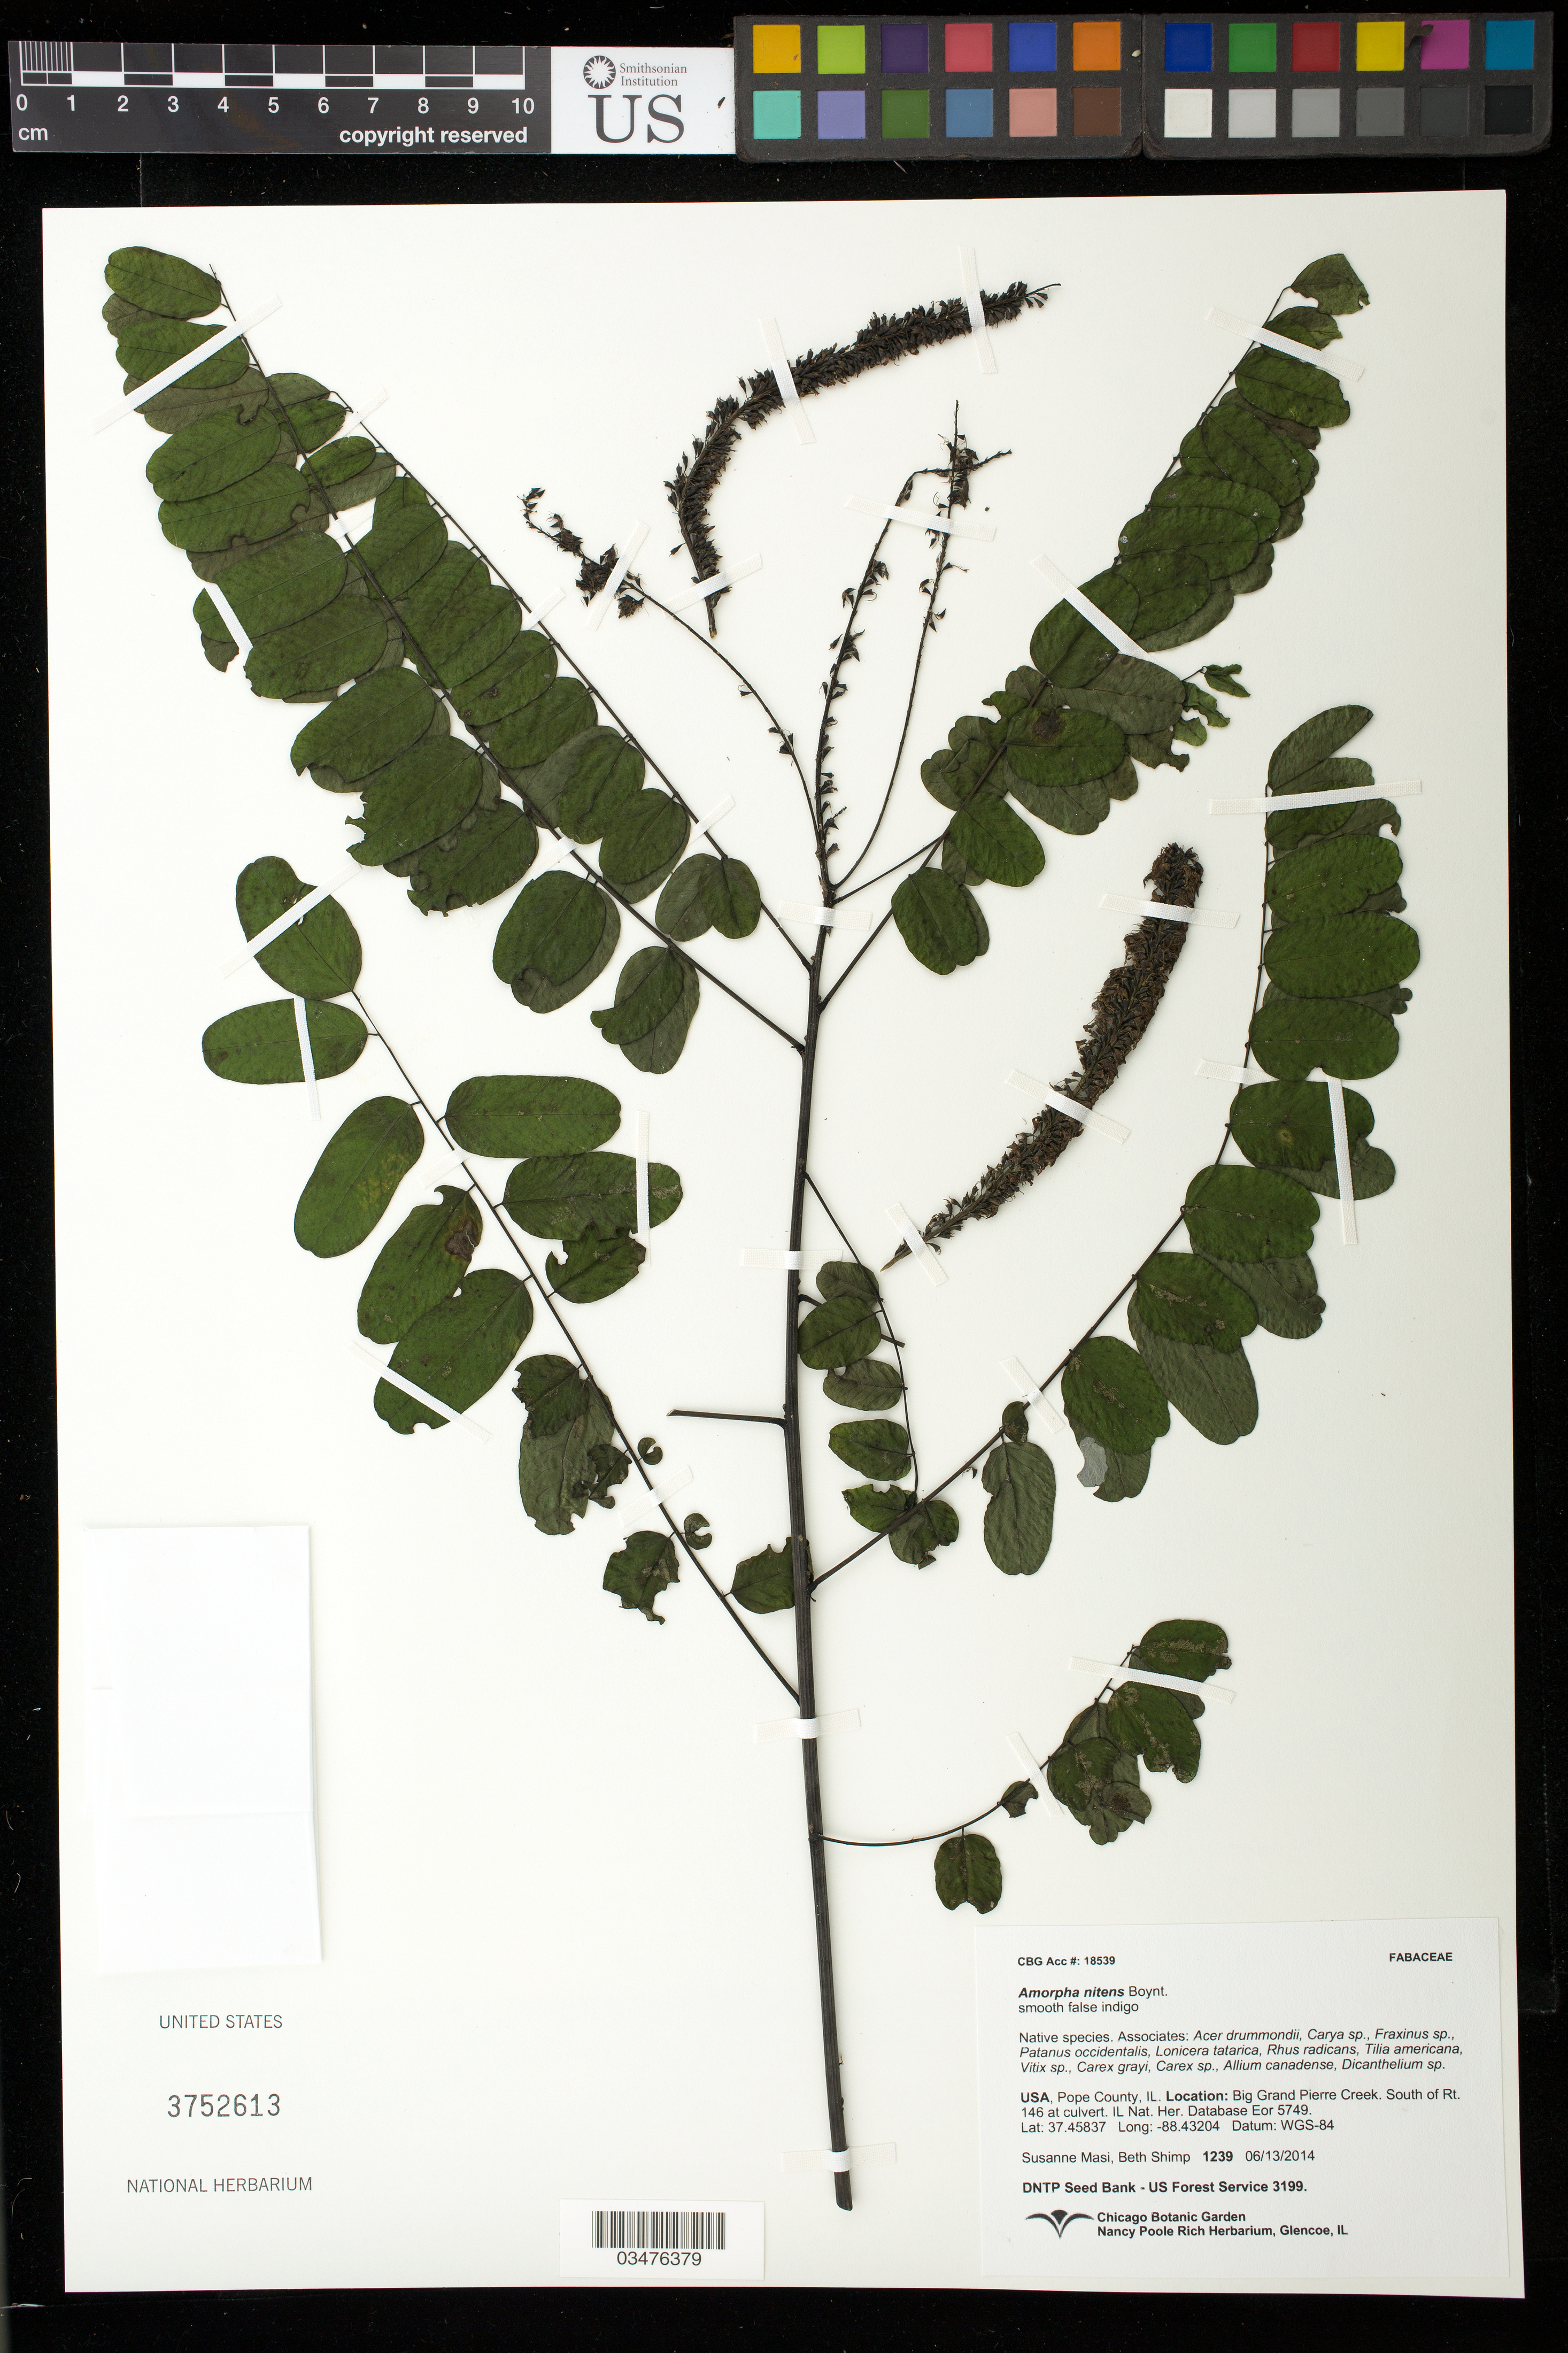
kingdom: Plantae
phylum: Tracheophyta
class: Magnoliopsida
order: Fabales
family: Fabaceae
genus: Amorpha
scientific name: Amorpha nitens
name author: F.E. Boynton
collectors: S. Masi & B. Shimp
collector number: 1239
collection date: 2014-06-13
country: United States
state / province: Illinois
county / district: Pope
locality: Big Grand Pierre Creek. S of Rt. 146 at culvert.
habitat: With Carya sp.,Fraxinus sp, Carex sp., ect.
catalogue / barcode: US 3752613